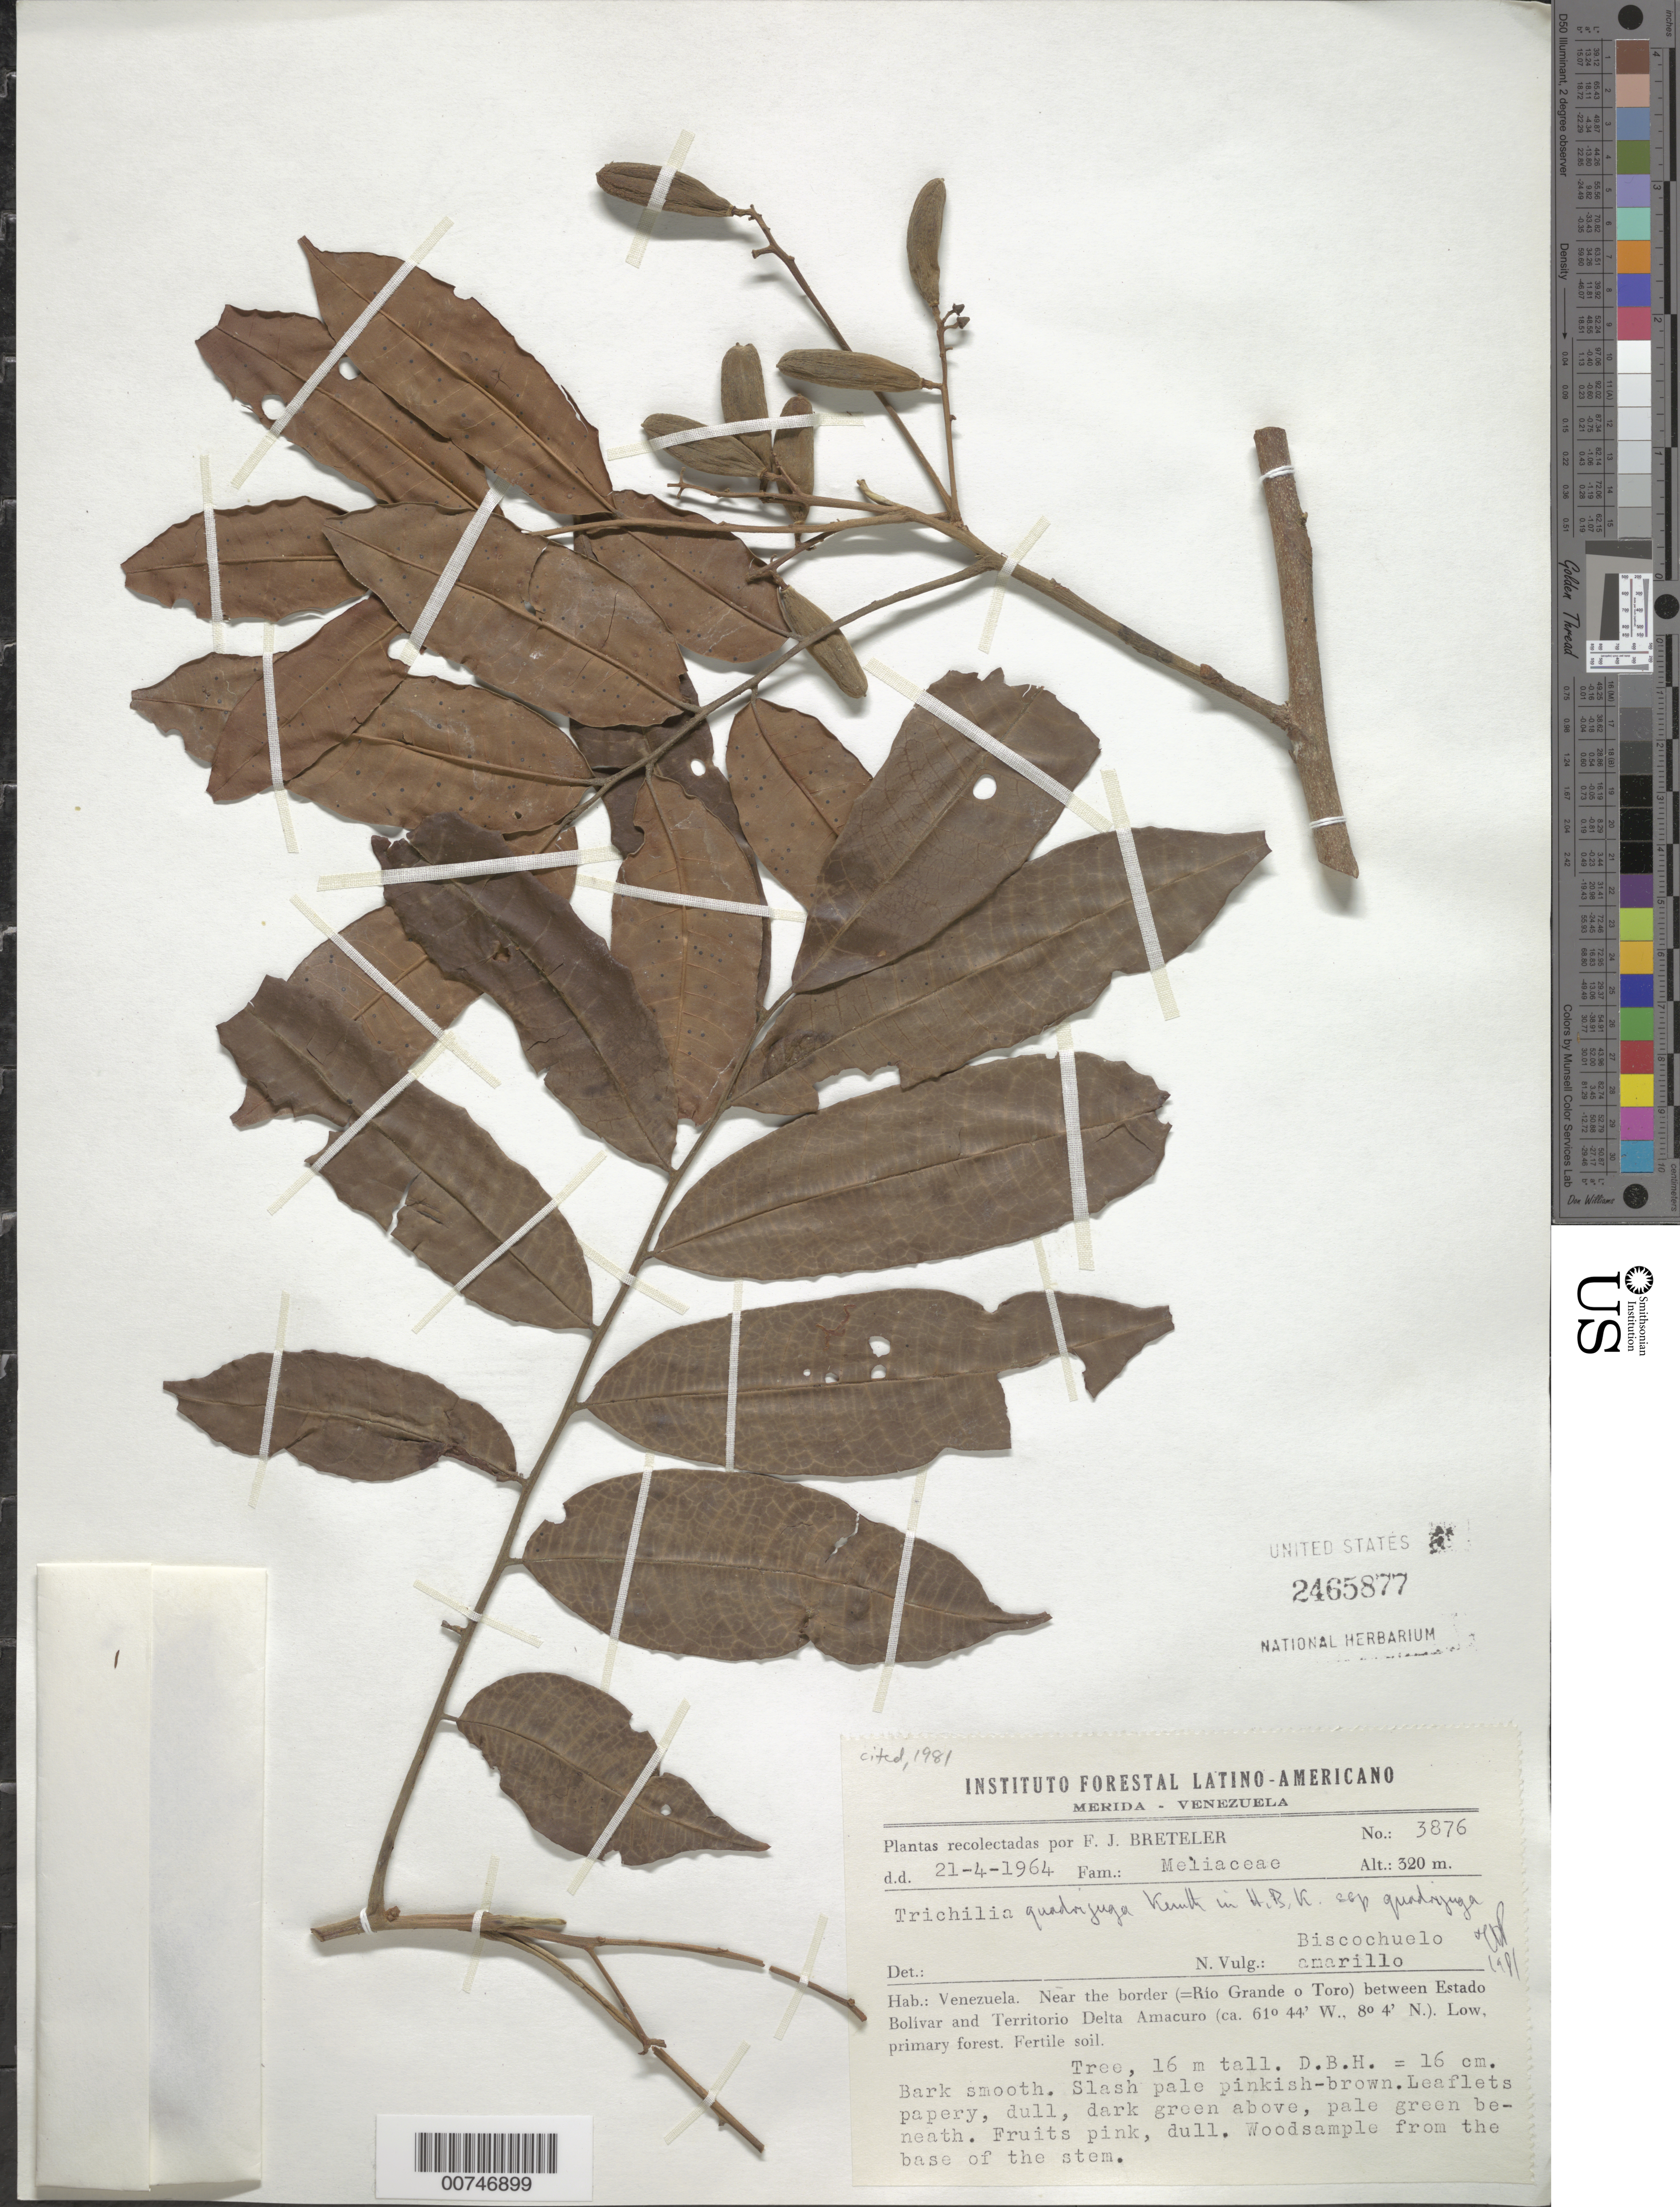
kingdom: Plantae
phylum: Tracheophyta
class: Magnoliopsida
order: Sapindales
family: Meliaceae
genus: Trichilia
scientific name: Trichilia quadrijuga subsp. quadrijuga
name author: Kunth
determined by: Pennington, T. D., (K)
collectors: F. J. Breteler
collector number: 3876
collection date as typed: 21-Apr-64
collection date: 1964-04-21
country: Venezuela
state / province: Bolívar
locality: Río Grande o Toro, near border between Estado Bolívar and Territorío Delta Amacuro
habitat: Low, primary forest, fertile soil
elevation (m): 320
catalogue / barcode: US 2465877